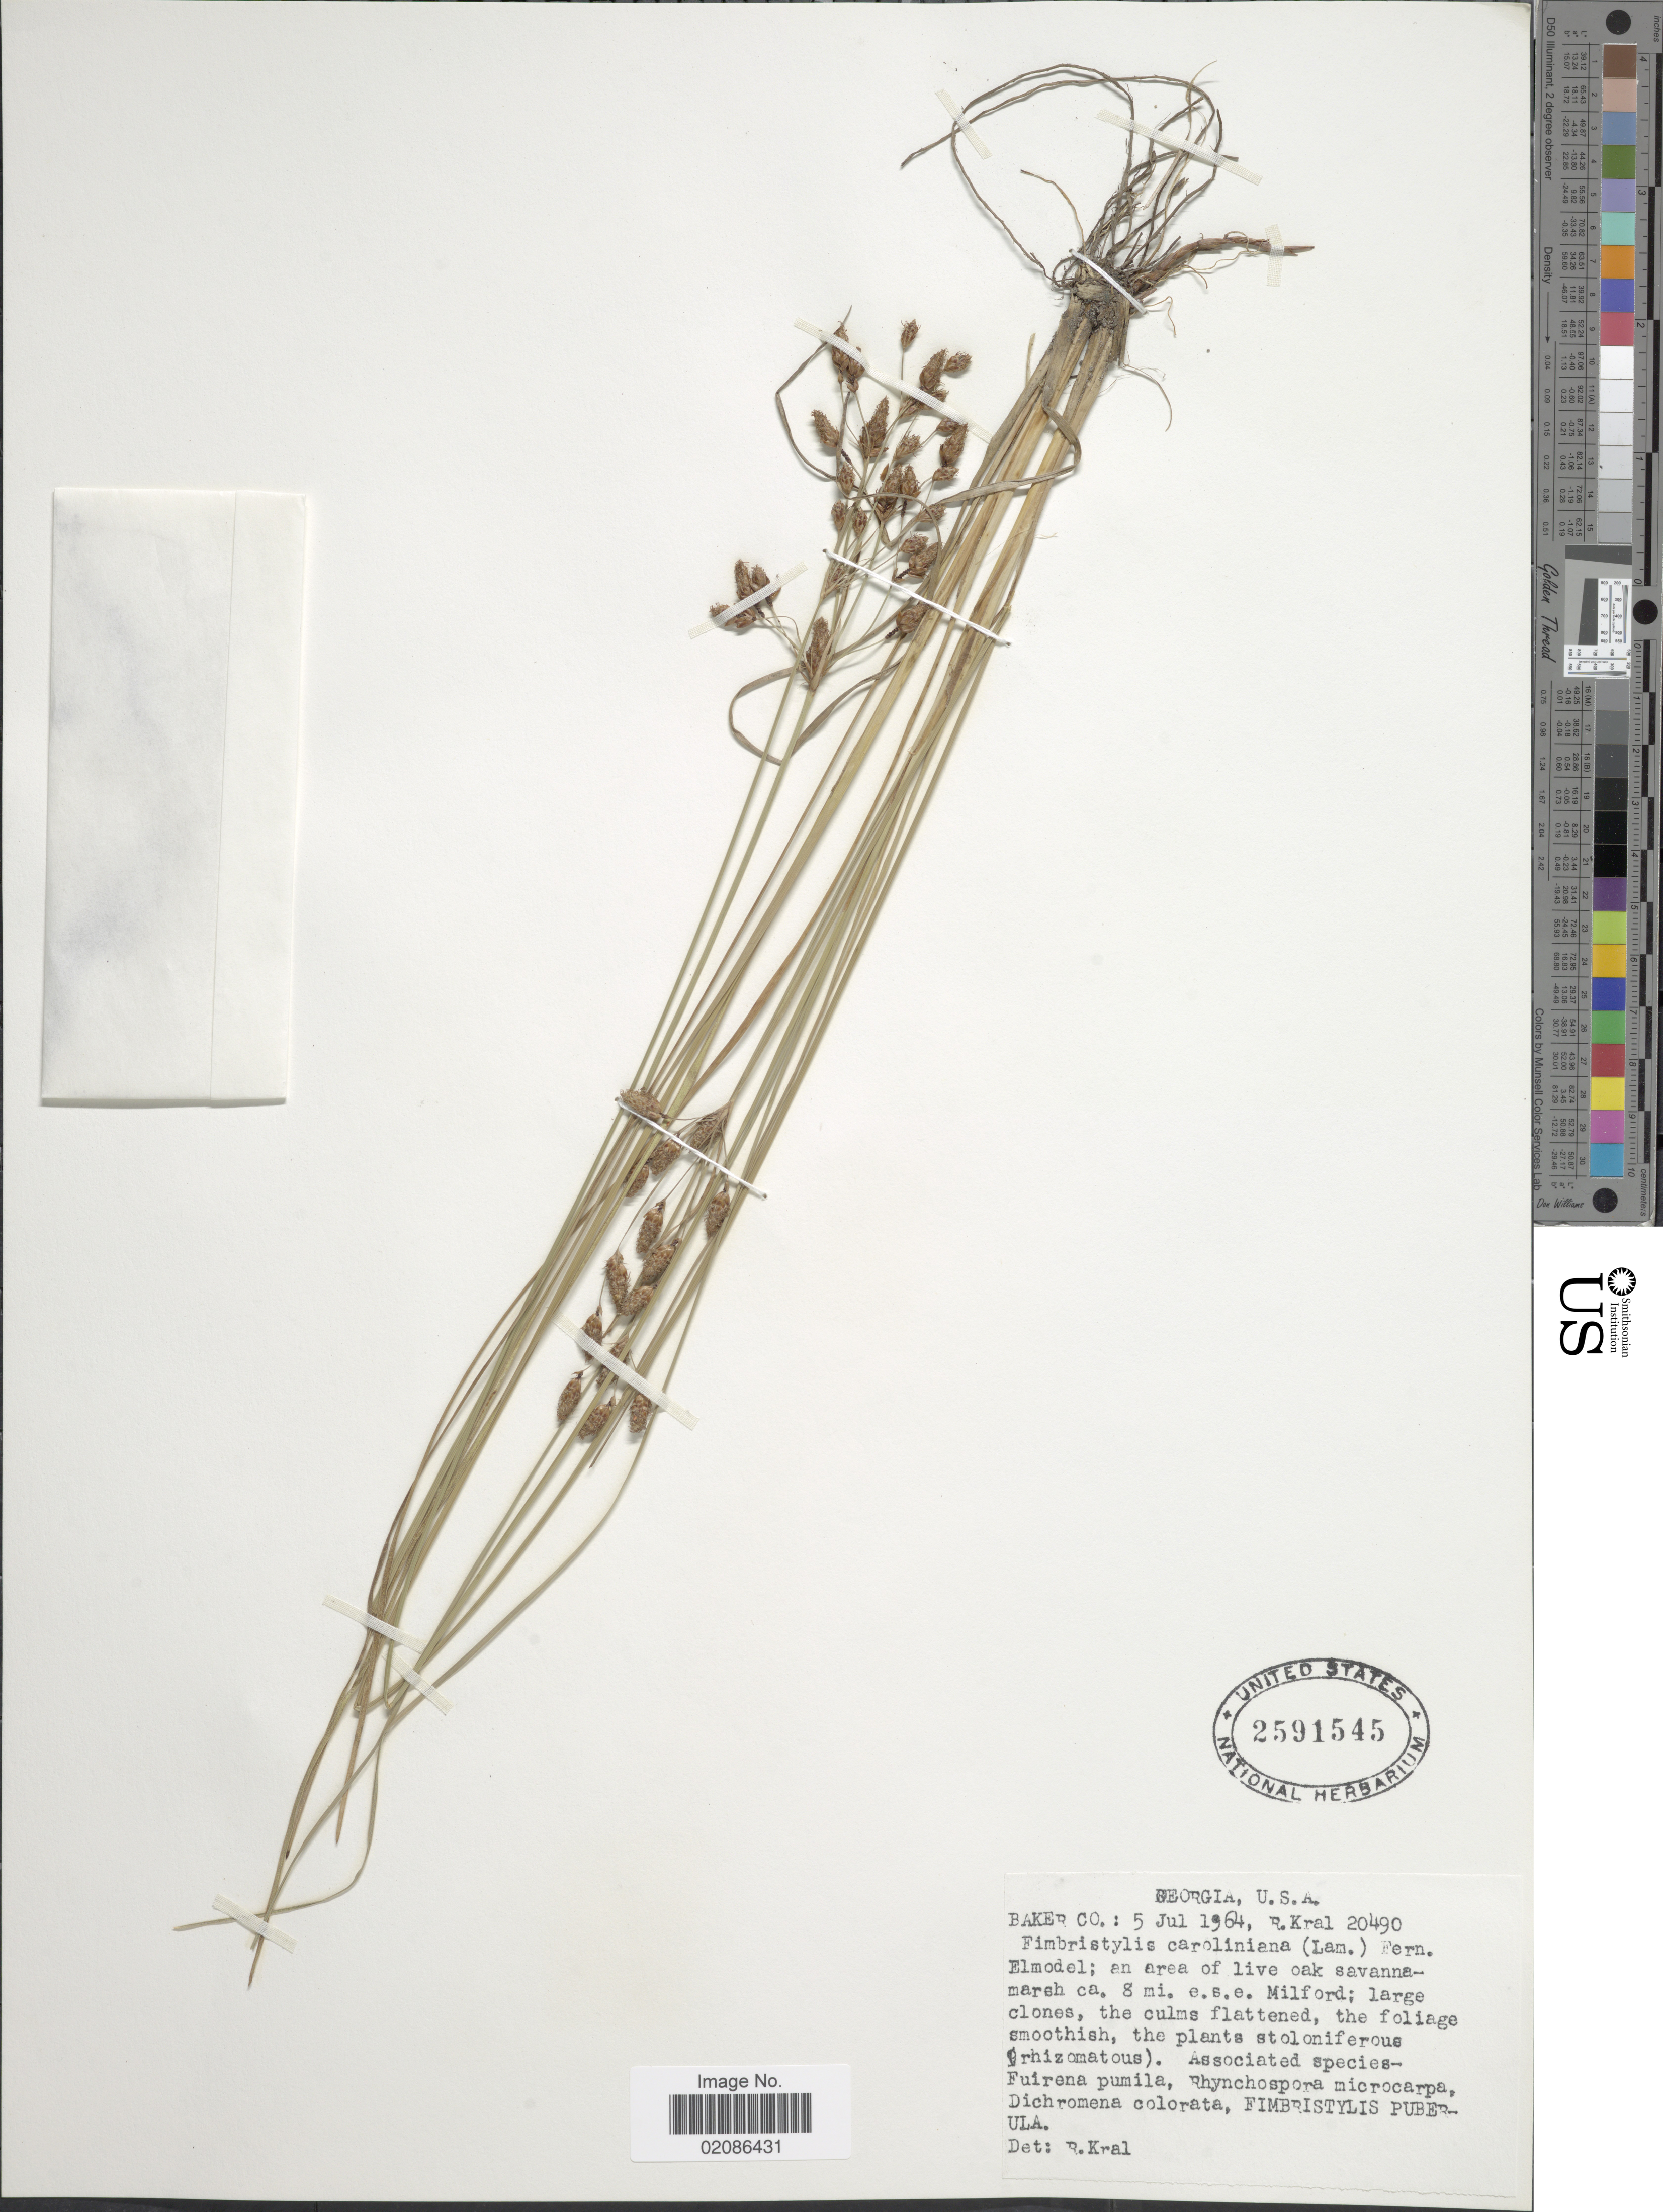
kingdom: Plantae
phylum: Tracheophyta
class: Liliopsida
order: Poales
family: Cyperaceae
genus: Fimbristylis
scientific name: Fimbristylis caroliniana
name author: (Lam.) Fernald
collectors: R. Kral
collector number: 20490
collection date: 1964-07-05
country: United States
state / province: Georgia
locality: Baker Co; Elmodel; an area of live oak savanna-marsh ca. 8 mi e.s.e Milford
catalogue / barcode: US 2591545